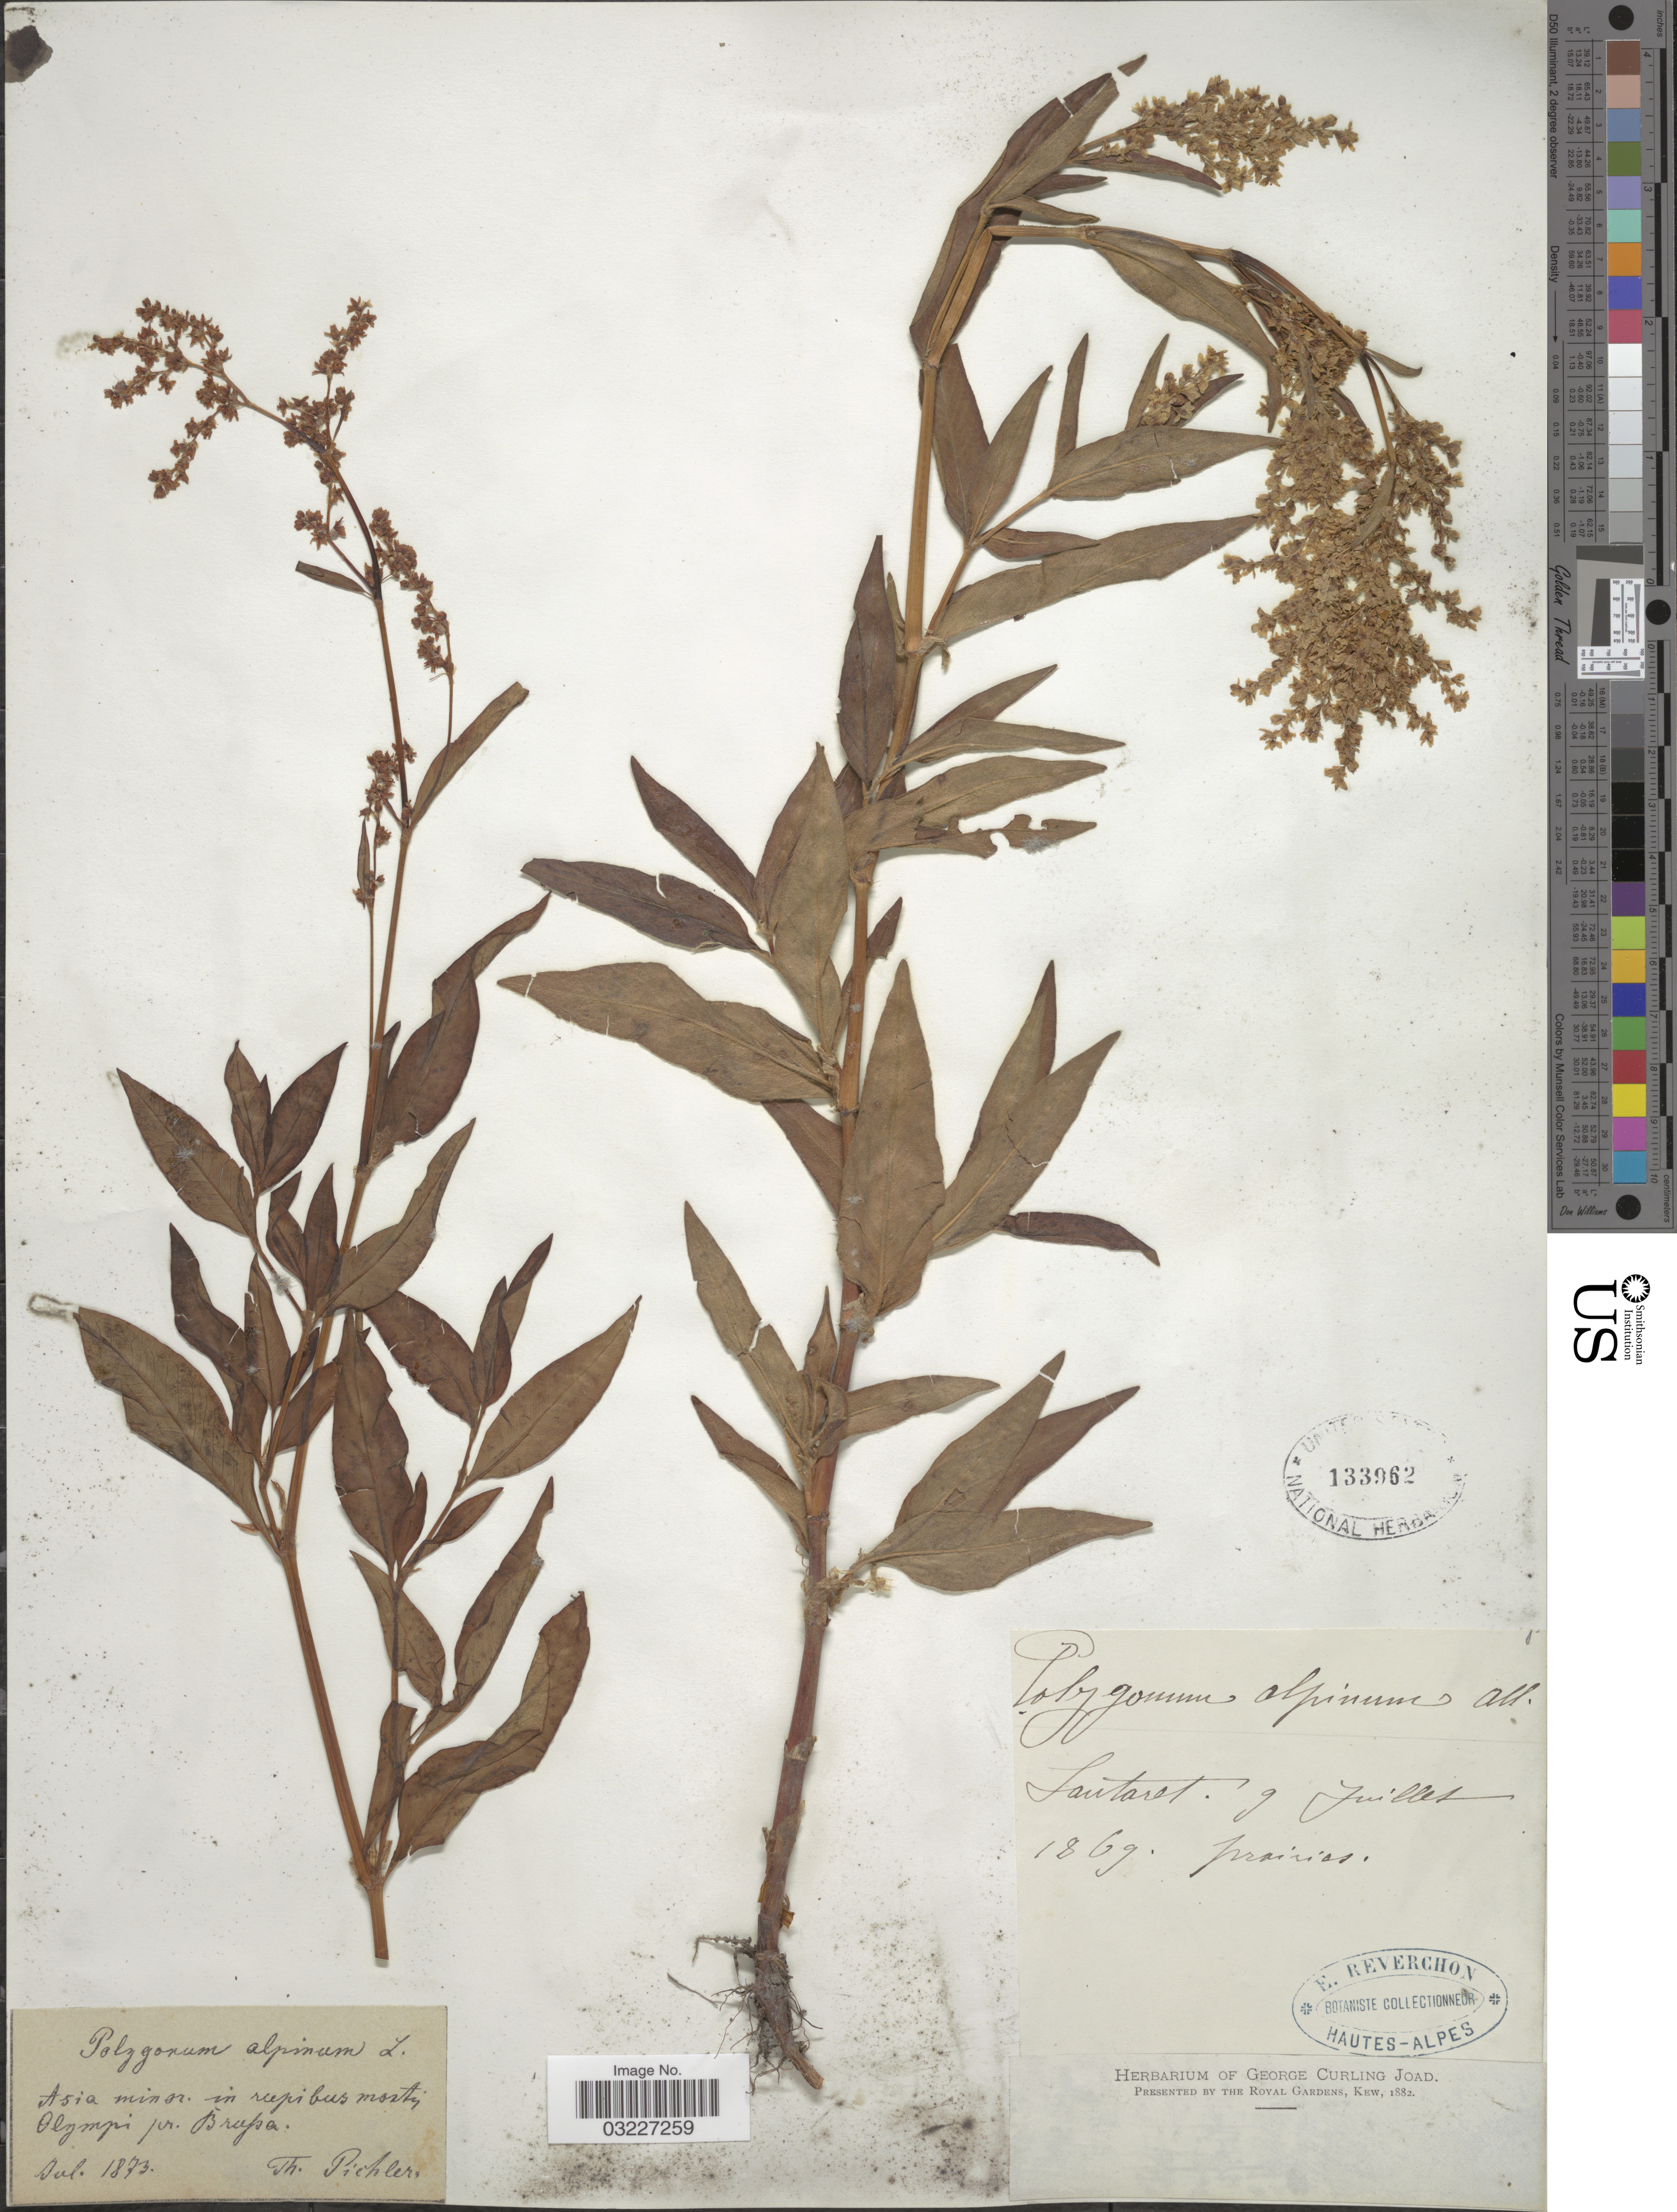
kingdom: Plantae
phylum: Tracheophyta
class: Magnoliopsida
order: Caryophyllales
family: Polygonaceae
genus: Koenigia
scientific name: Koenigia alpina var. alpina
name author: (All.) T.M. Schust. & Reveal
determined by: Strong, Mark T., (BOT), Smithsonian Institution - National Museum of Natural History (UNITED STATES)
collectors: T. Pichler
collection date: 1873-07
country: Turkey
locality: Asia minor in rupibus montis Olympi pr. Brussa.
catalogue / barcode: US 133962